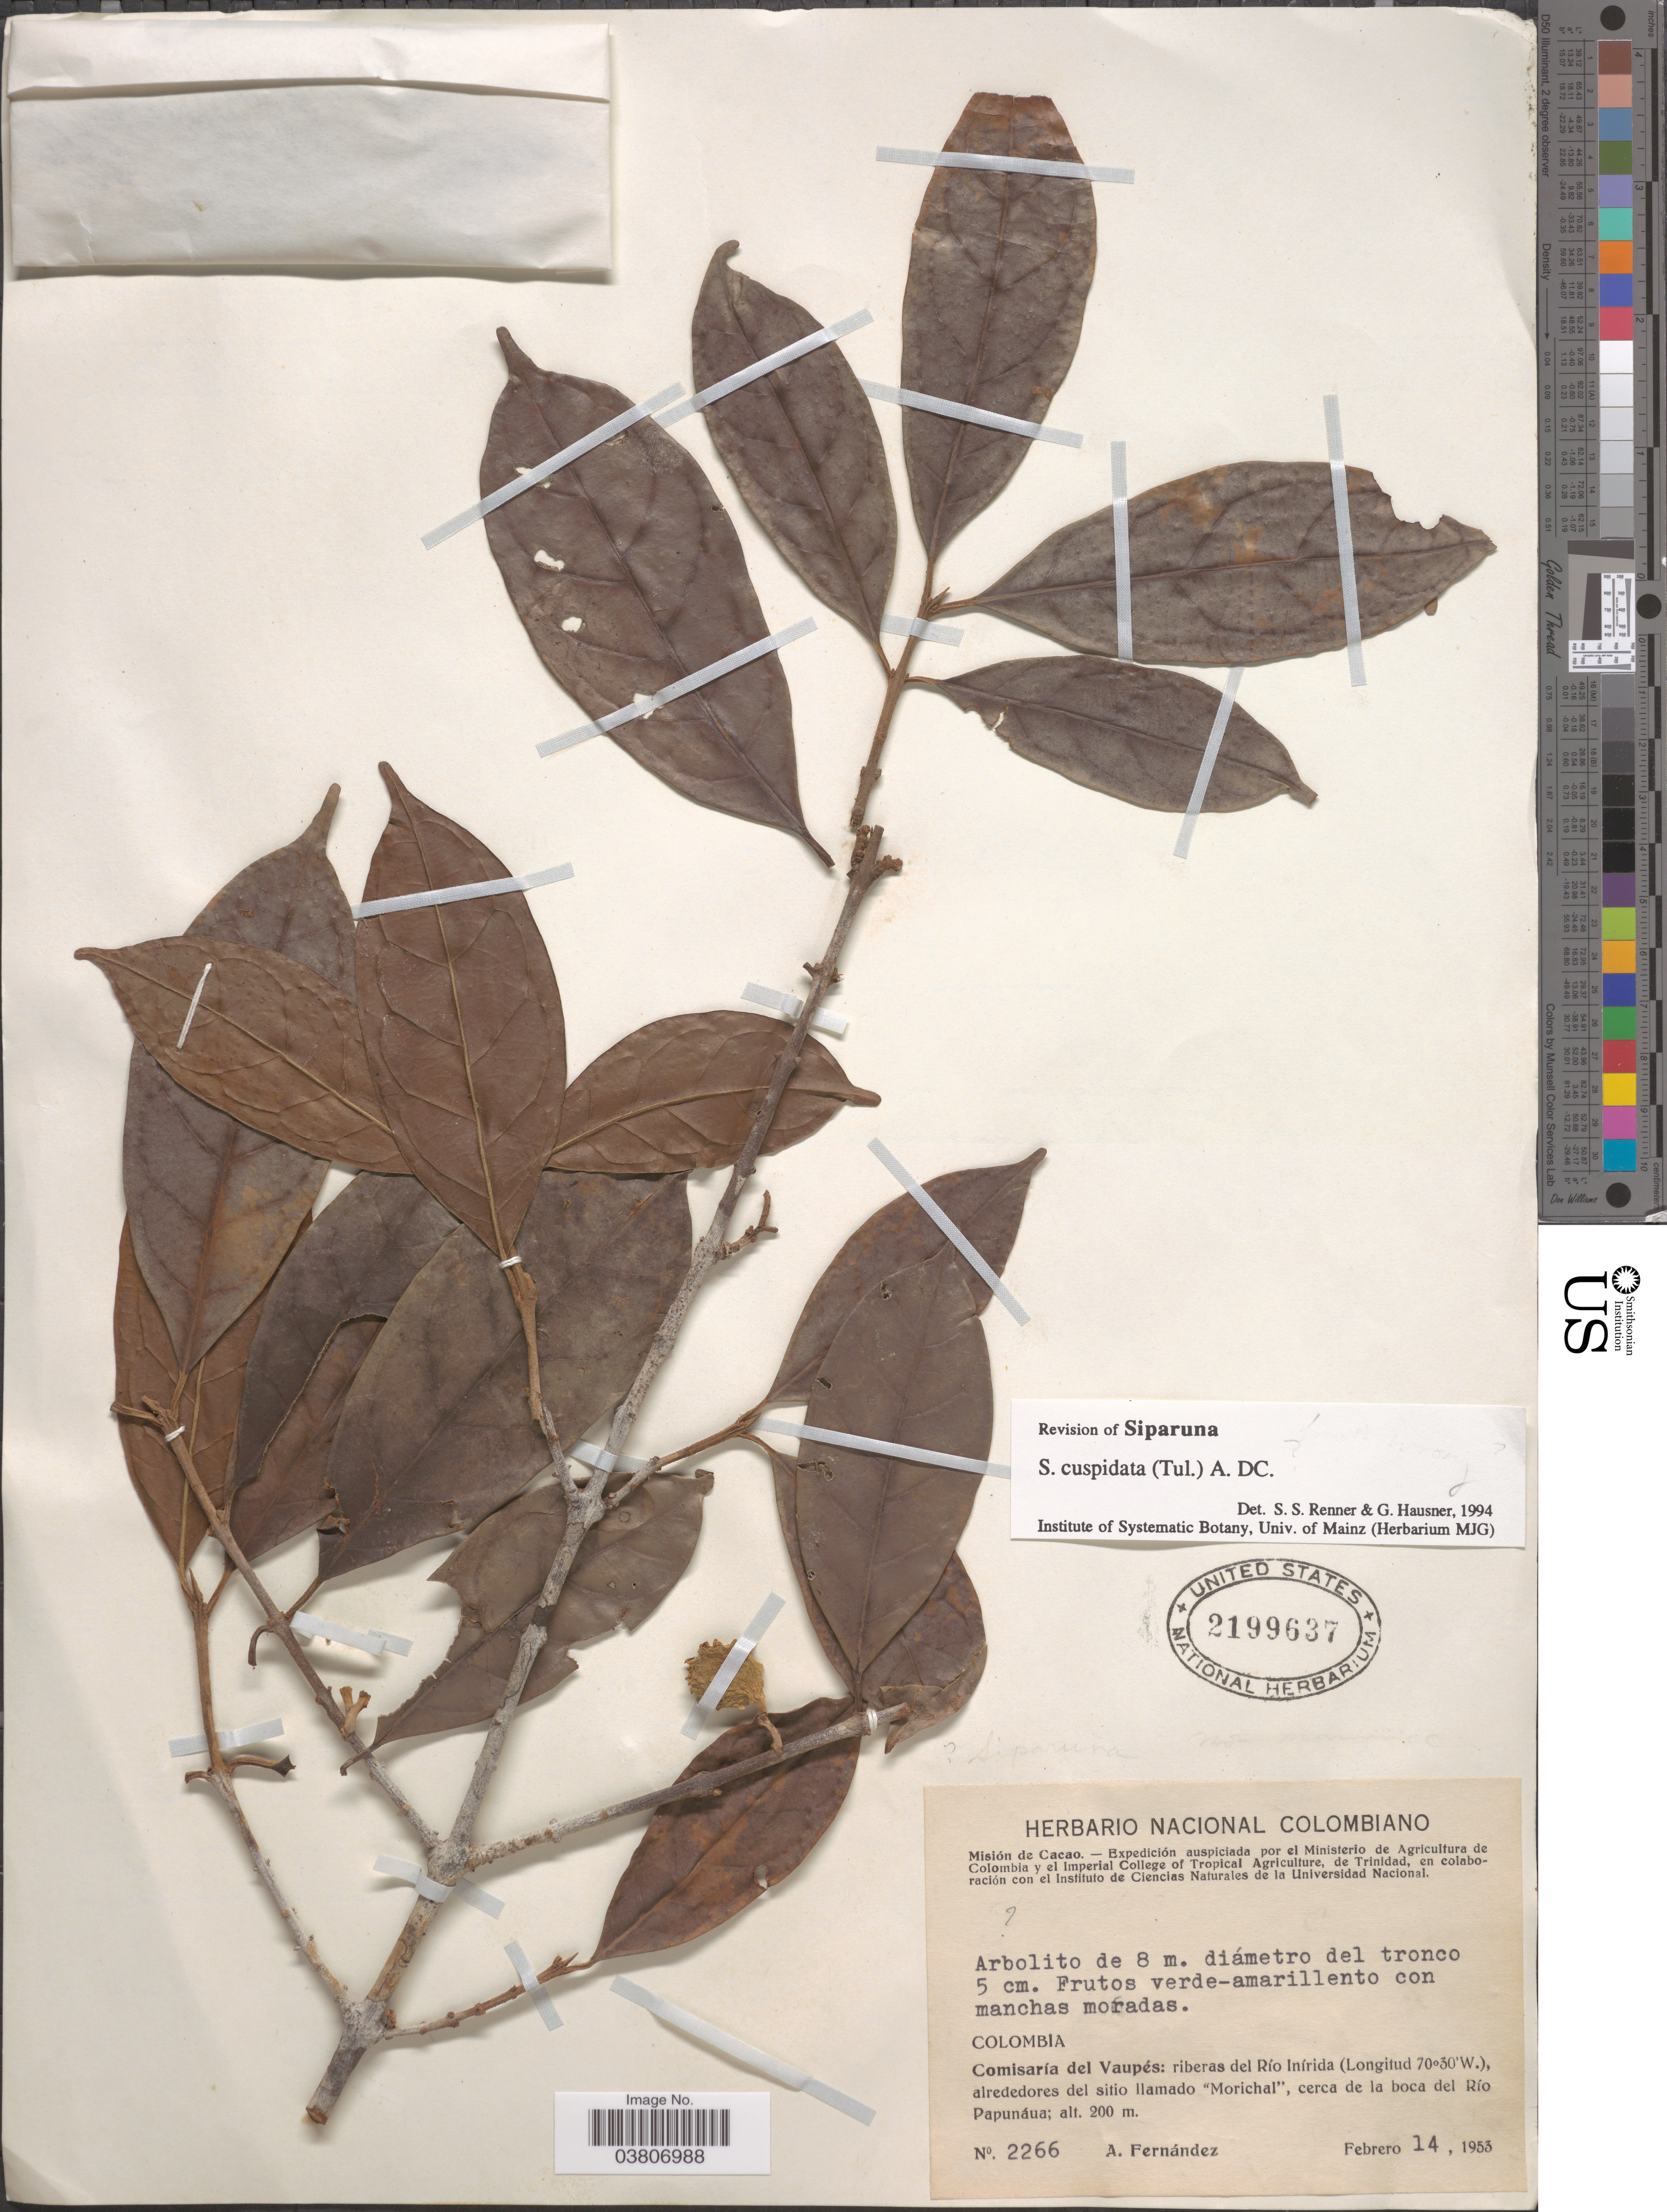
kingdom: Plantae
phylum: Tracheophyta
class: Magnoliopsida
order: Laurales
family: Siparunaceae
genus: Siparuna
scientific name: Siparuna cuspidata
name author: (Tul.) A. DC.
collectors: A. Fernández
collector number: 2266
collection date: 1953-02-14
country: Colombia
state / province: Vaupés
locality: Misión de Cacao. Comisaría del Vaupés: riberas del Río Inírida alrededores del sitio llamado 'Morichal', cerca de la boca del Río Papunáua.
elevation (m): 200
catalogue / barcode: US 2199637